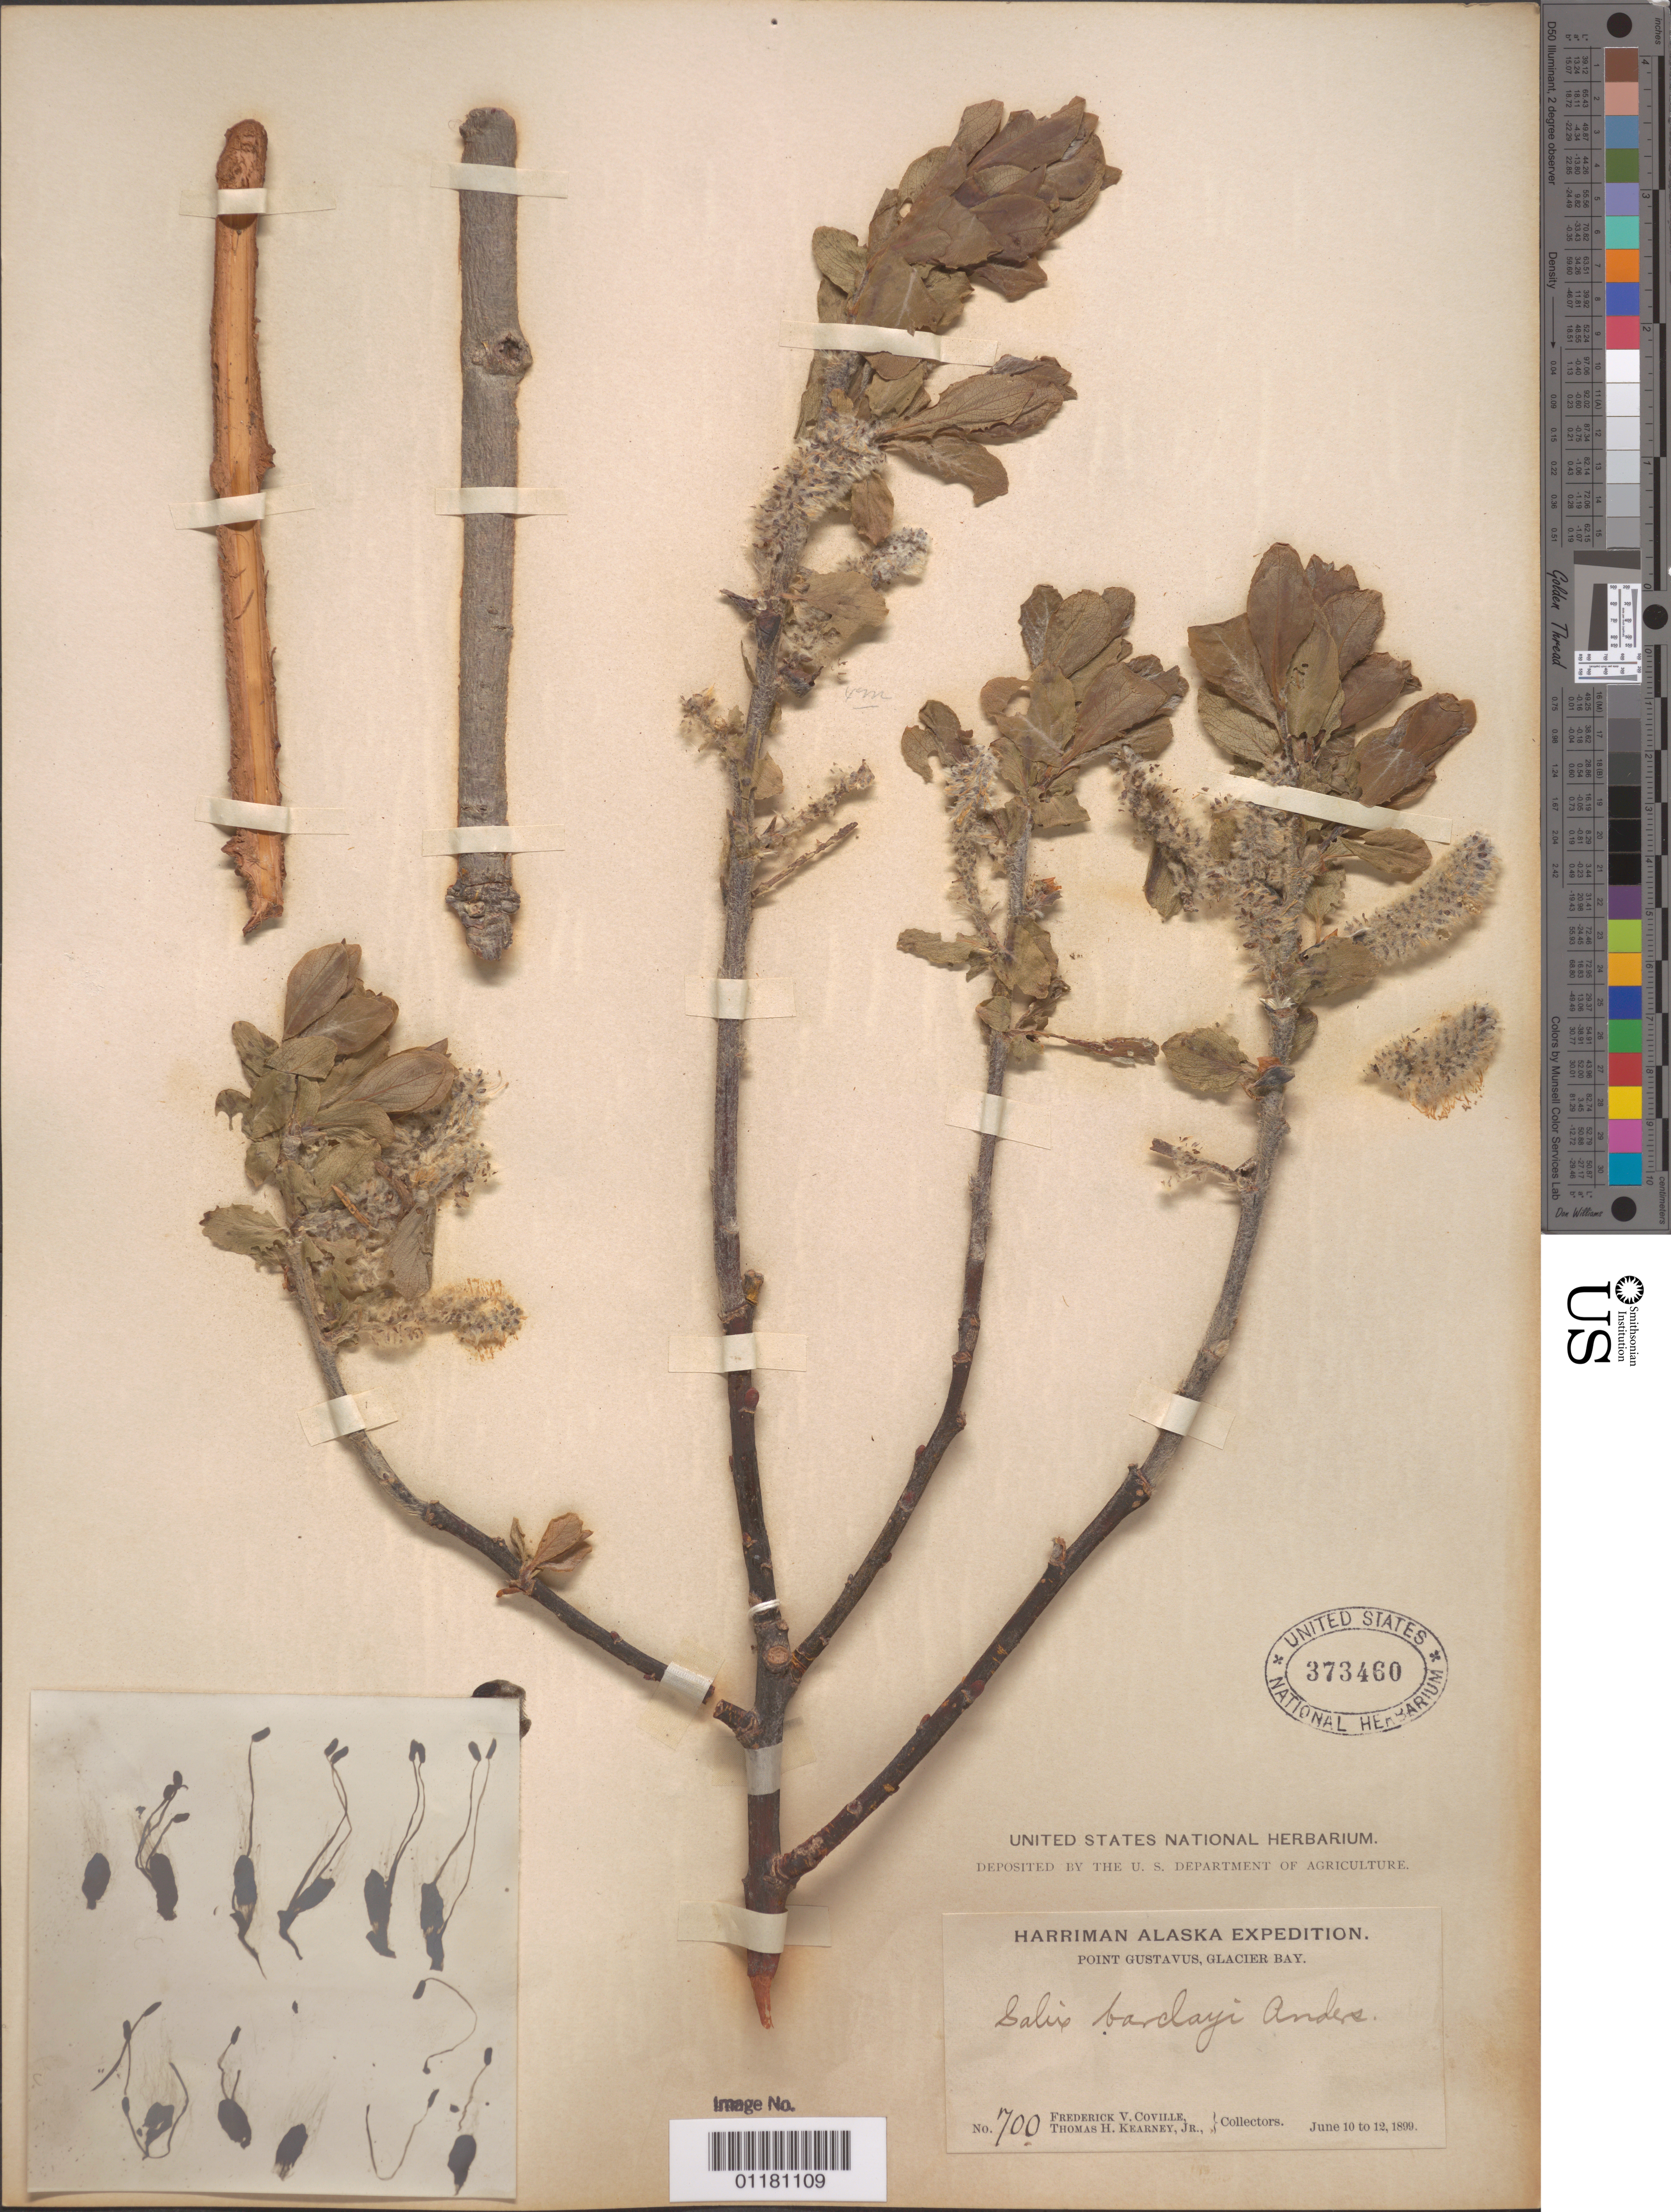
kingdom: Plantae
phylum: Tracheophyta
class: Magnoliopsida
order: Malpighiales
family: Salicaceae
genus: Salix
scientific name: Salix barclayi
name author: Andersson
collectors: F. V. Coville & C. Kearney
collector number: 700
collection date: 1899-06-10/1899-06-12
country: United States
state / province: Alaska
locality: Point Gustavus, Glacier Bay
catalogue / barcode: US 373460